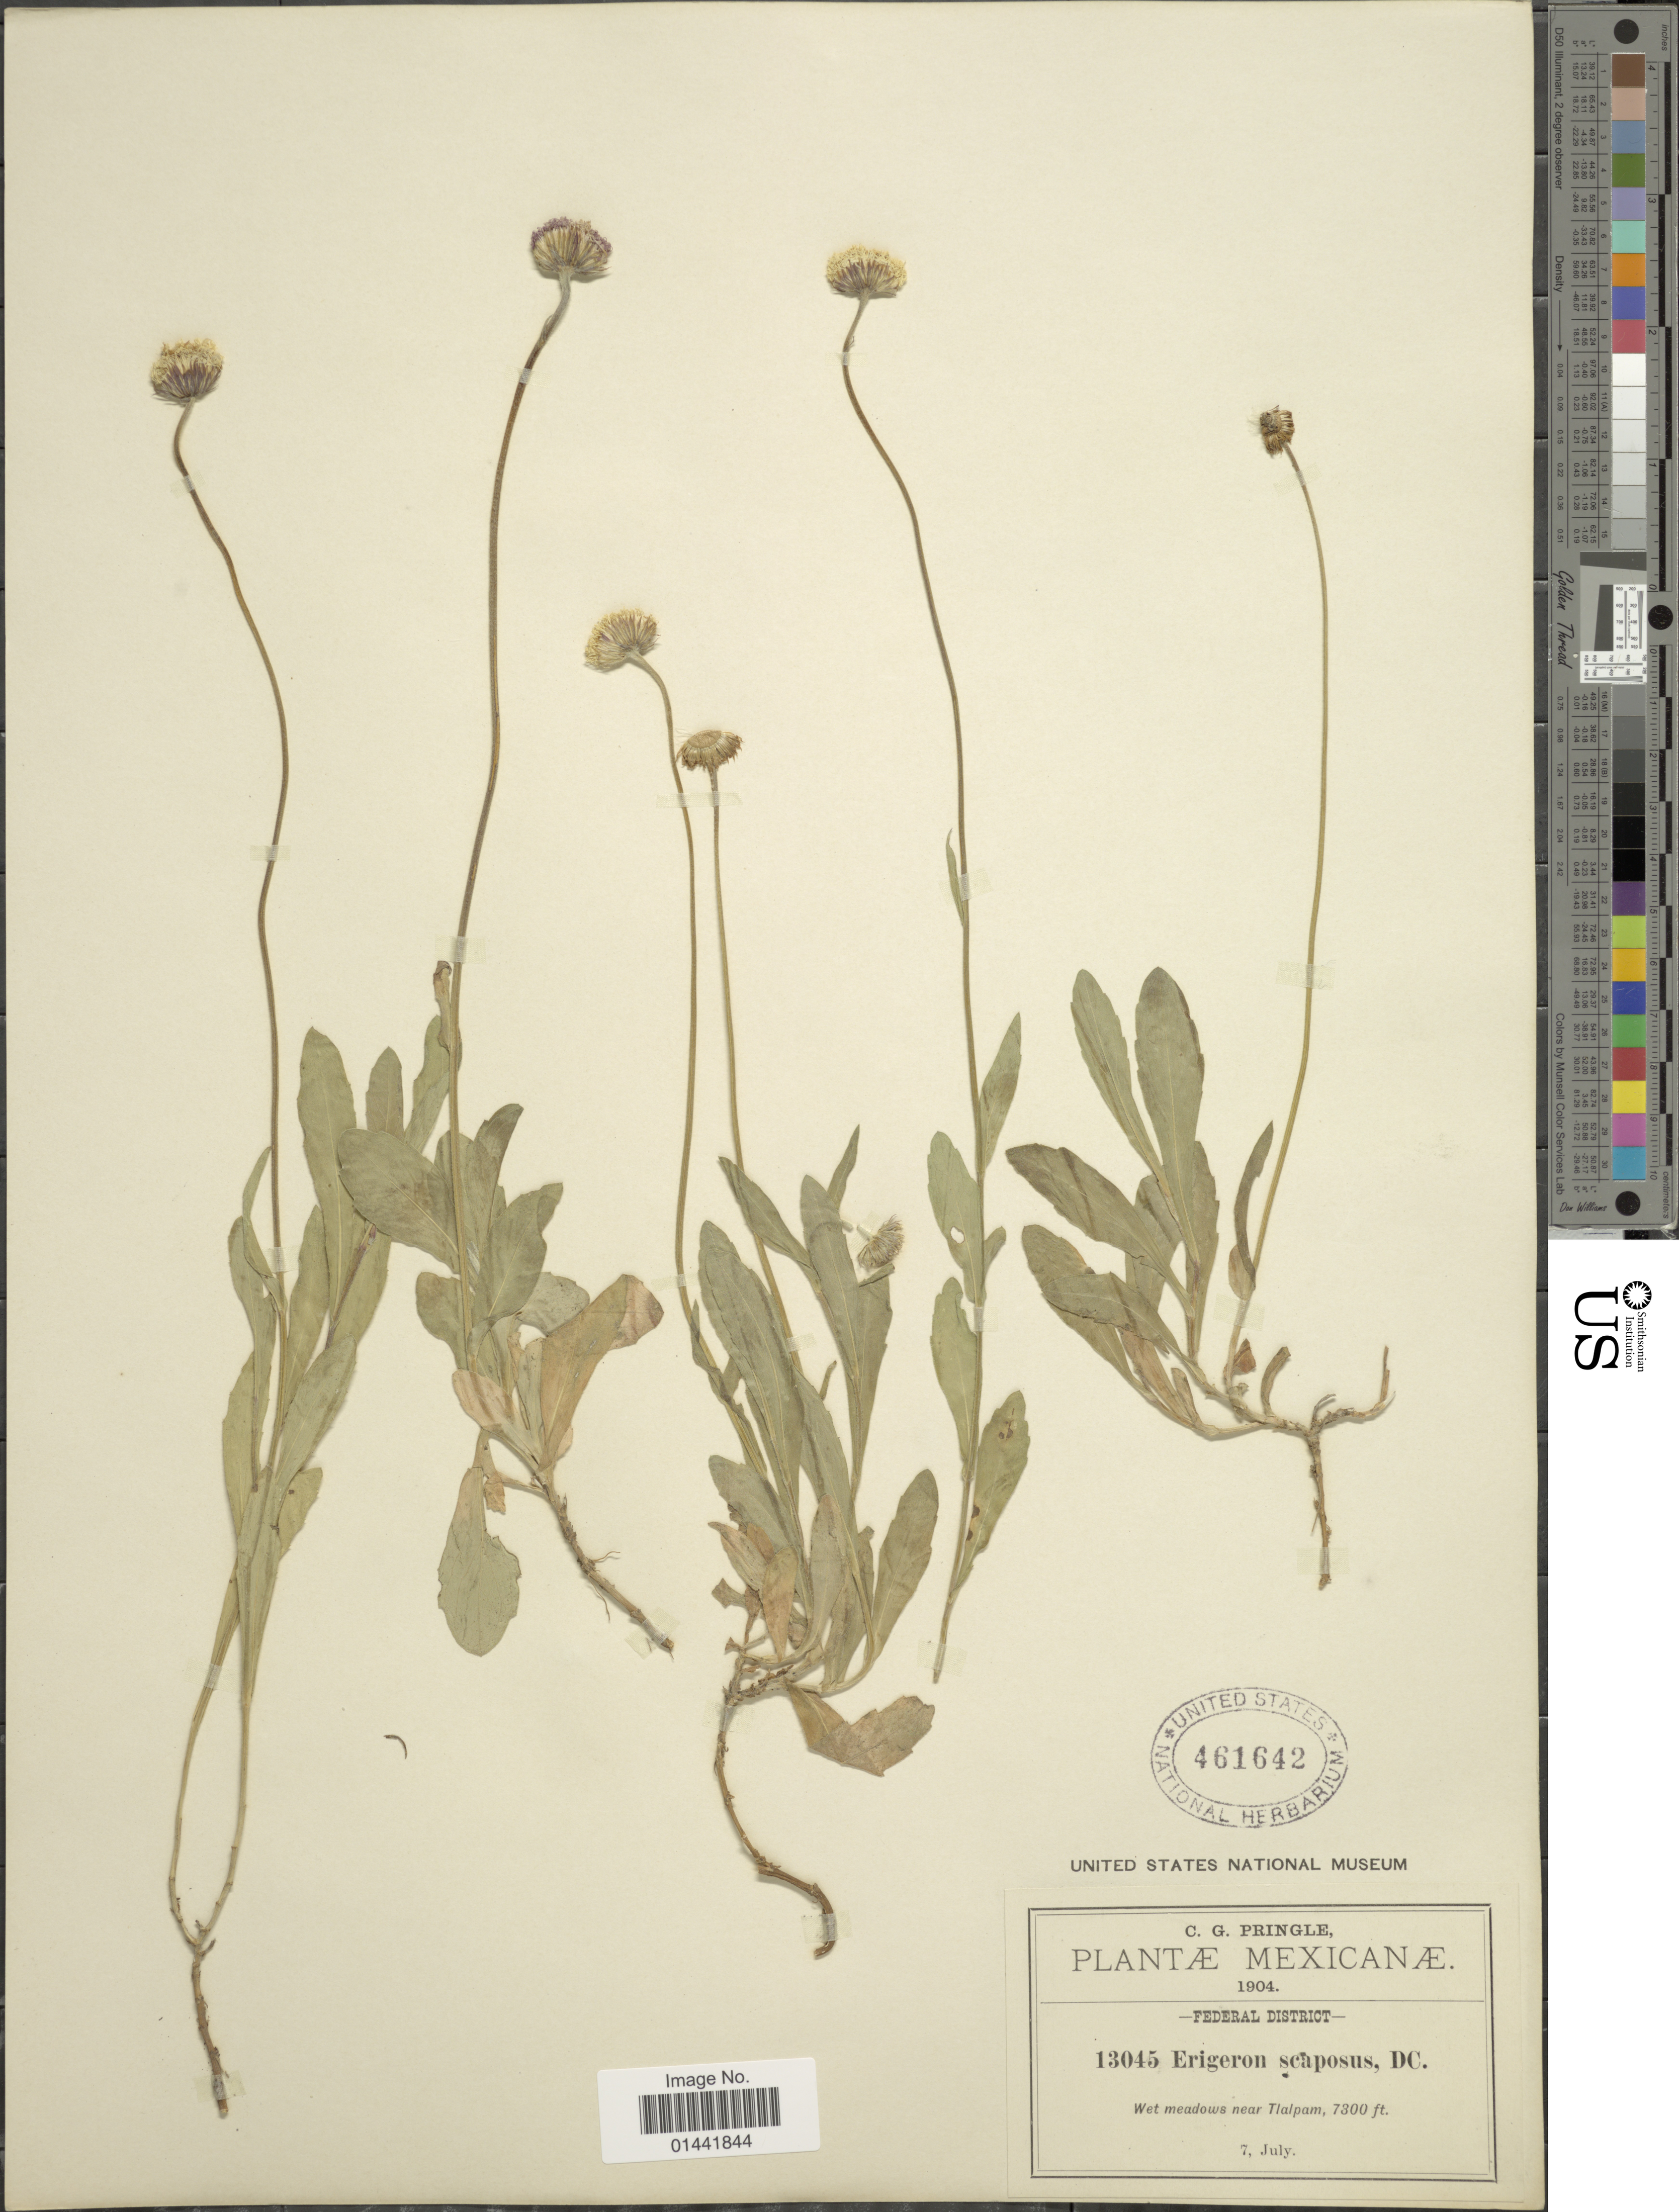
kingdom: Plantae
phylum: Tracheophyta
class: Magnoliopsida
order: Asterales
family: Asteraceae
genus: Erigeron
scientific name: Erigeron scaposus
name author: DC.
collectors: C. G. Pringle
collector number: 13045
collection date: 1904-07-07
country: Mexico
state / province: Distrito Federal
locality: Wet meadows near Tlalpam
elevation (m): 2225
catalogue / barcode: US 461642